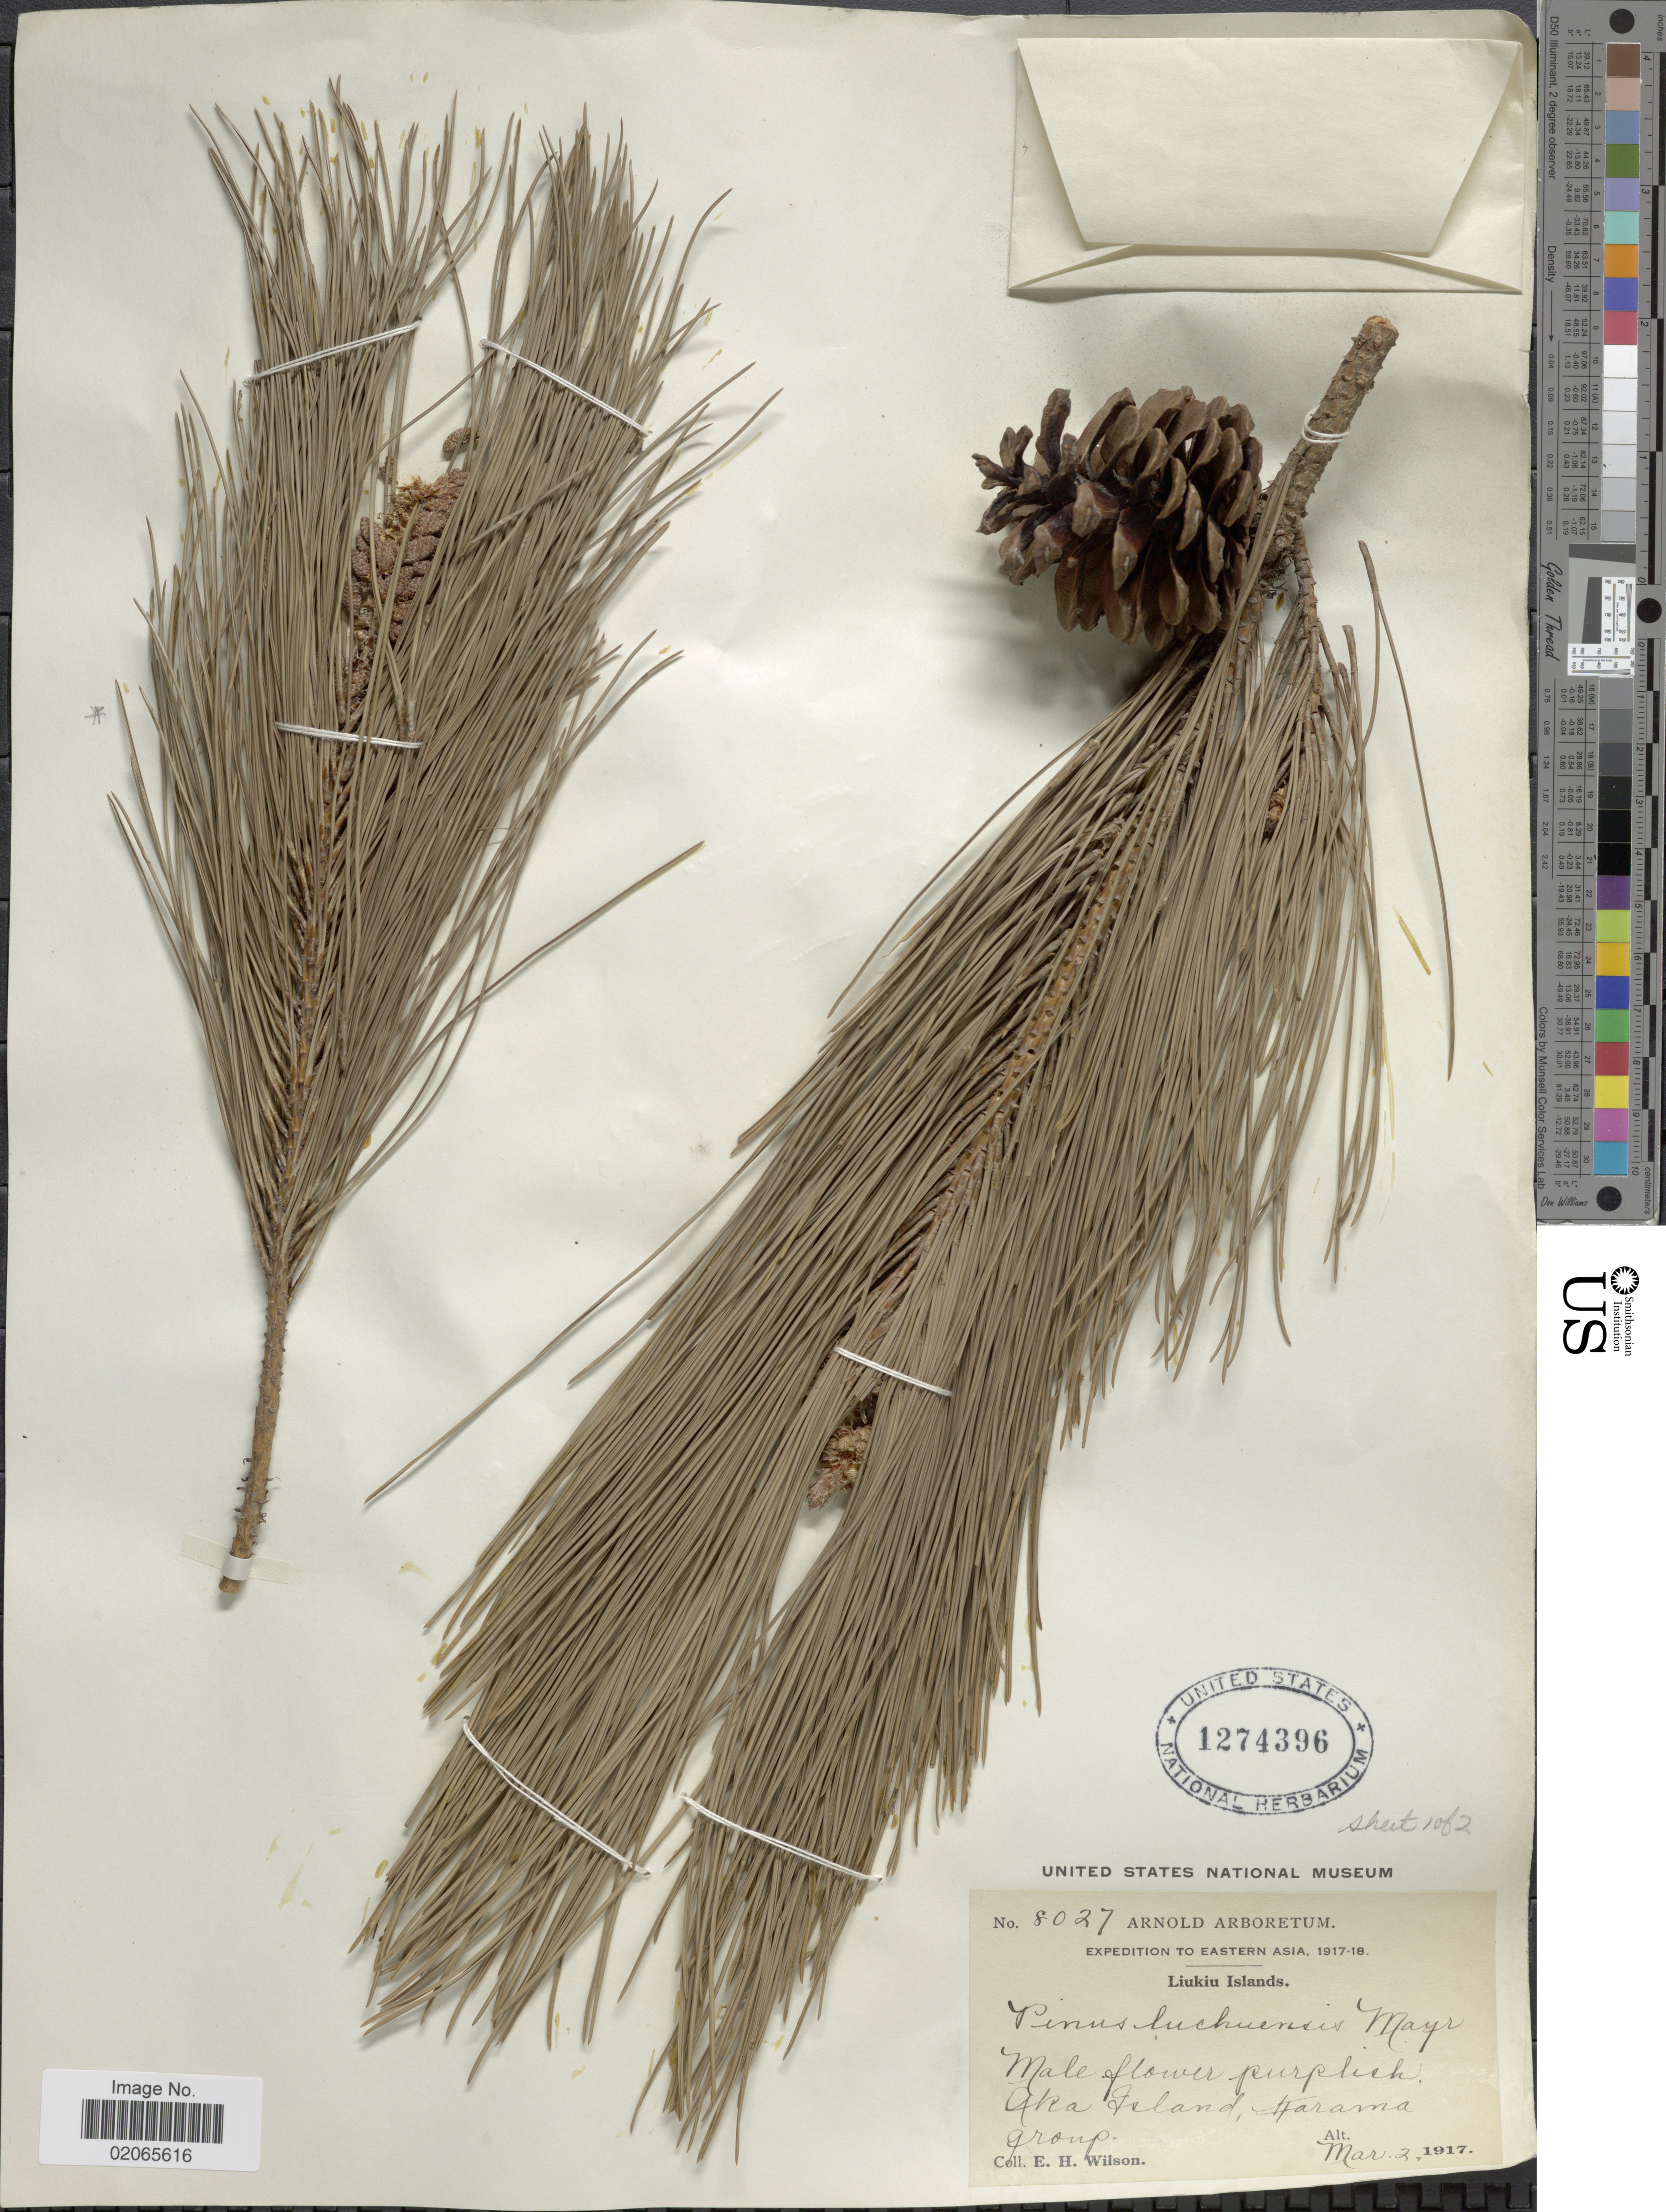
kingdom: Plantae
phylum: Tracheophyta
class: Pinopsida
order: Pinales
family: Pinaceae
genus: Pinus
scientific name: Pinus luchuensis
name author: Mayr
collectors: E. Wilson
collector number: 8027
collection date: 1917-03-02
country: Taiwan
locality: LiuKiu Islands. Ara Island, Harama group, Eastern Asia.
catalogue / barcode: US 1274396